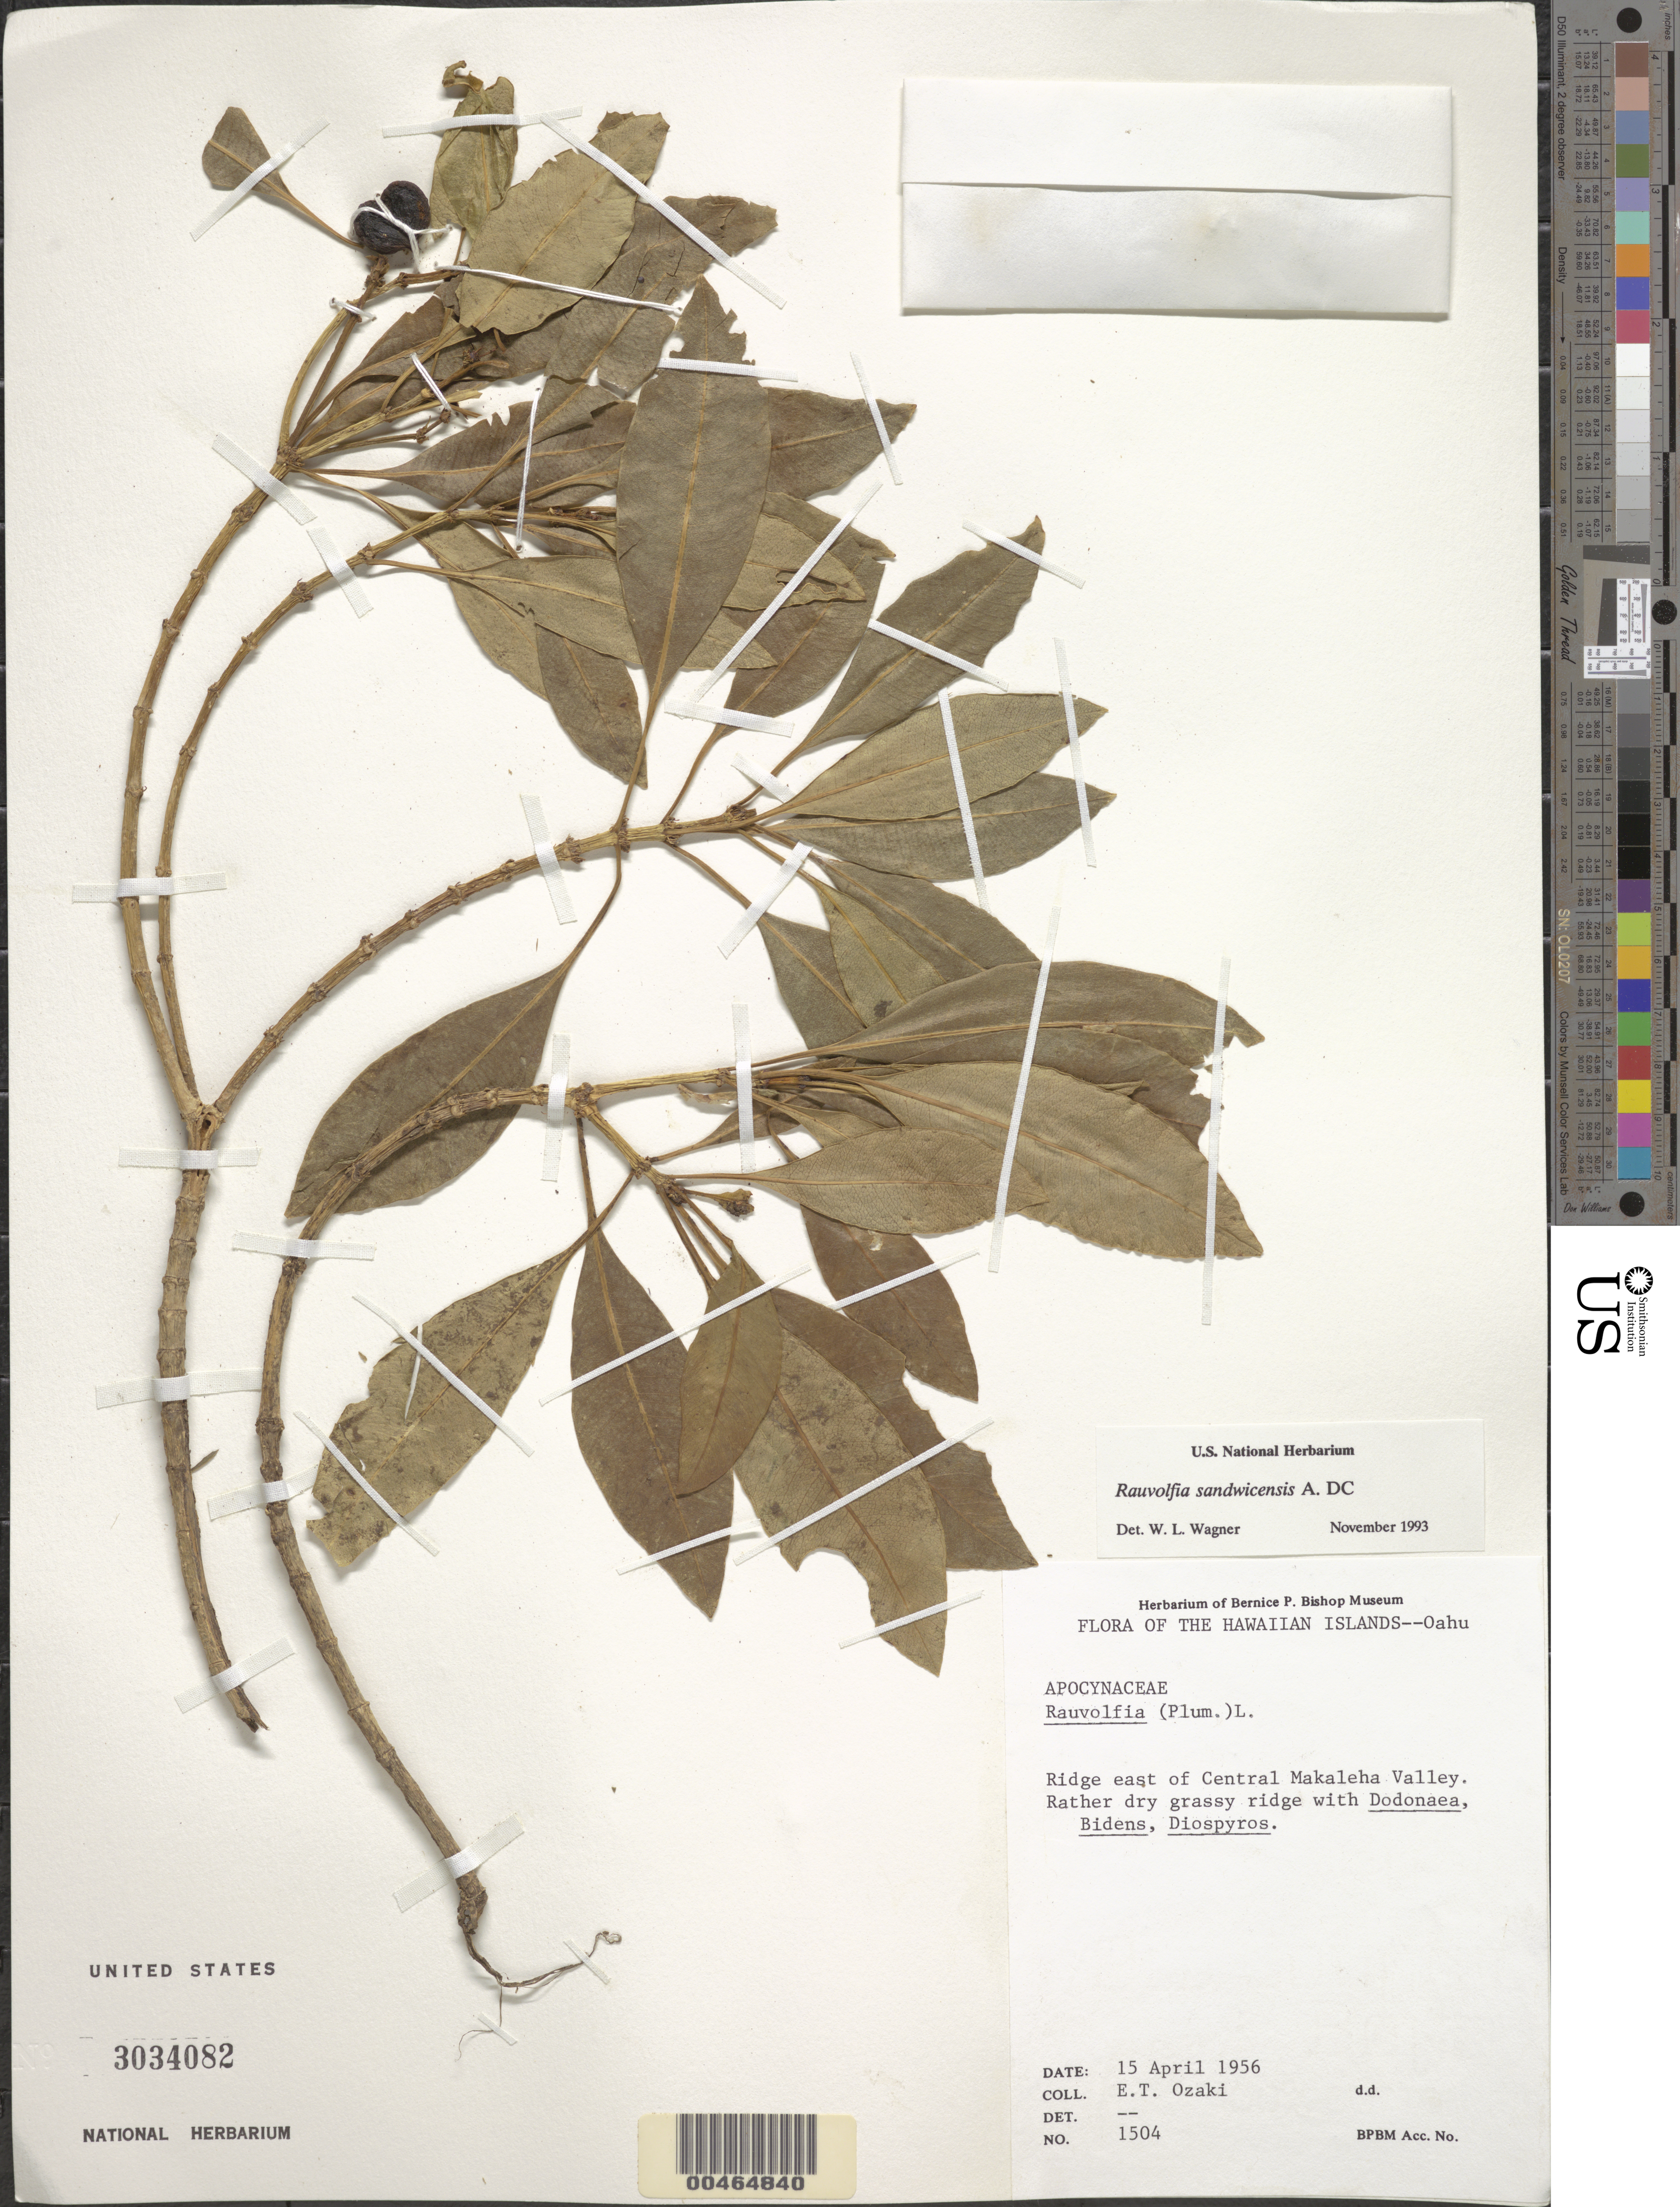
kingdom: Plantae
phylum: Tracheophyta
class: Magnoliopsida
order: Gentianales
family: Apocynaceae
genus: Rauvolfia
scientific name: Rauvolfia sandwicensis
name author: A. DC.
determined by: Wagner, W. L., (BOT), Smithsonian Institution - National Museum of Natural History (UNITED STATES)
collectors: E. Ozaki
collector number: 1504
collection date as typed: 15 Apr 1956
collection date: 1956-04-15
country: United States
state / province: Hawaii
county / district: Honolulu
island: Oahu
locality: Ridge E of Central Makaleha Valley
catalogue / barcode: US 3034082